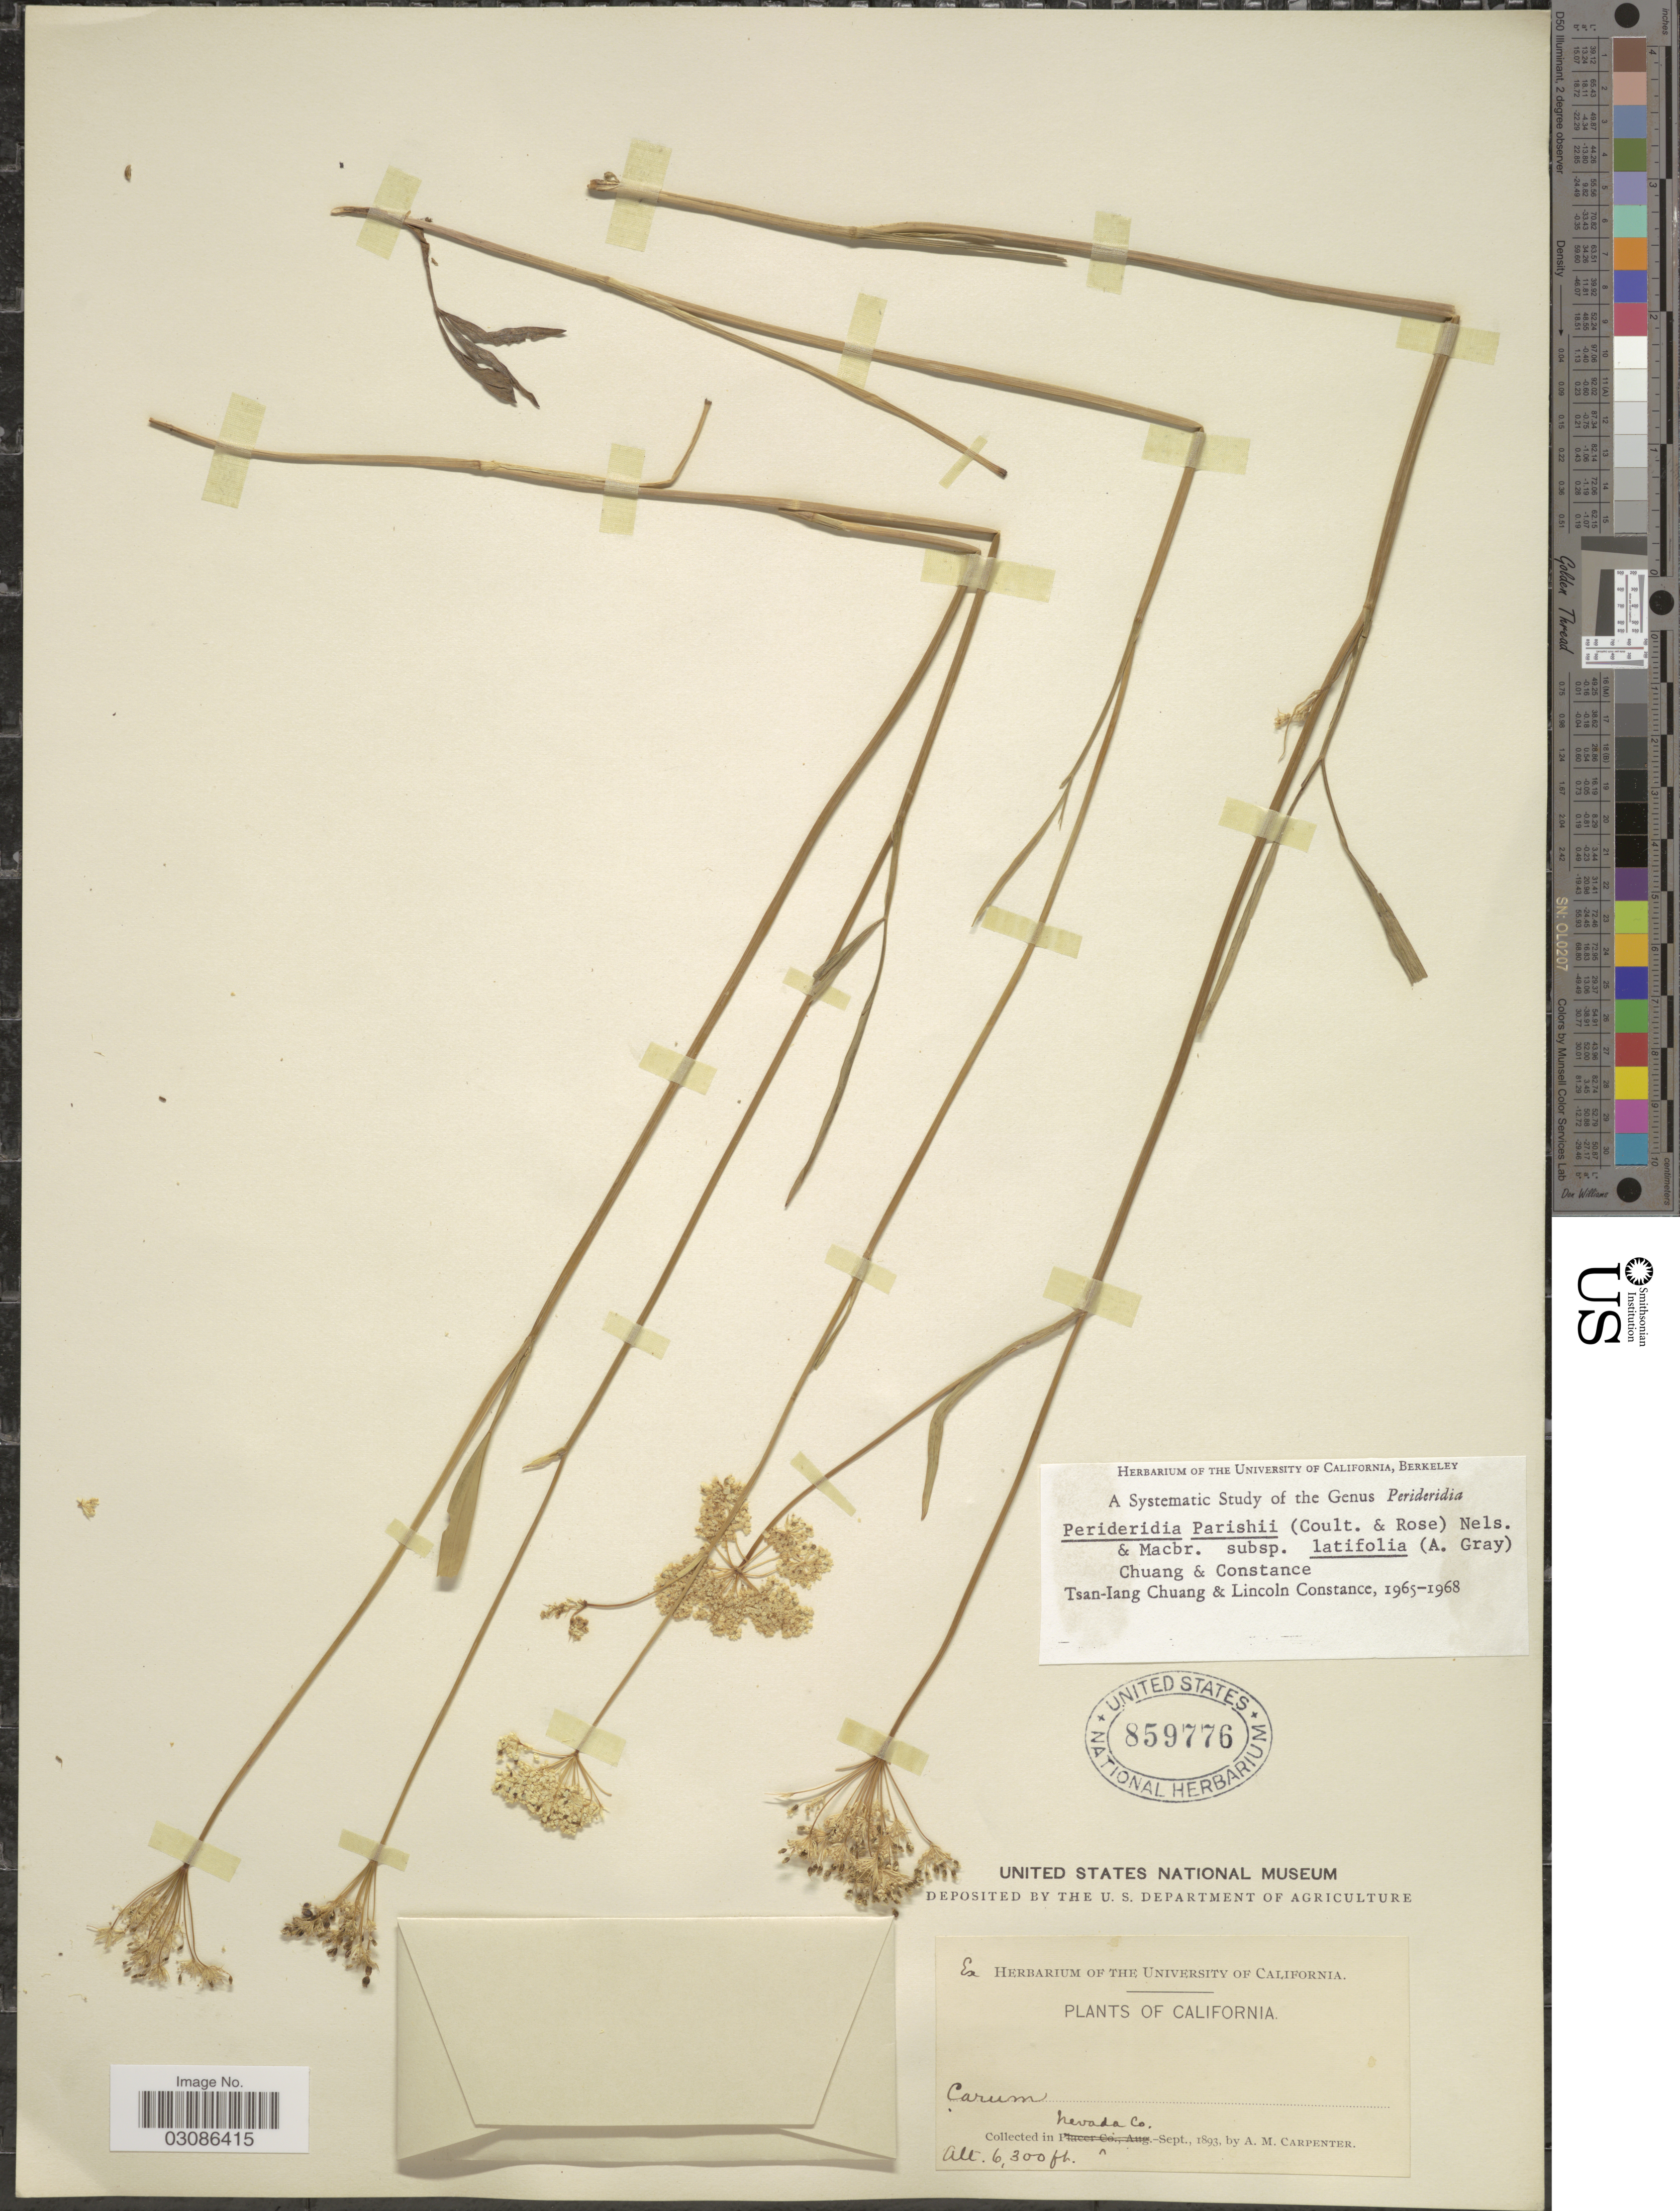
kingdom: Plantae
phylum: Tracheophyta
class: Magnoliopsida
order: Apiales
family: Apiaceae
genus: Perideridia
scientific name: Perideridia parishii subsp. latifolia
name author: A. Gray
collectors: A. Carpenter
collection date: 1893-09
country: United States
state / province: California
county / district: Nevada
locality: Nevada Co.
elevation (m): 1920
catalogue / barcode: US 859776